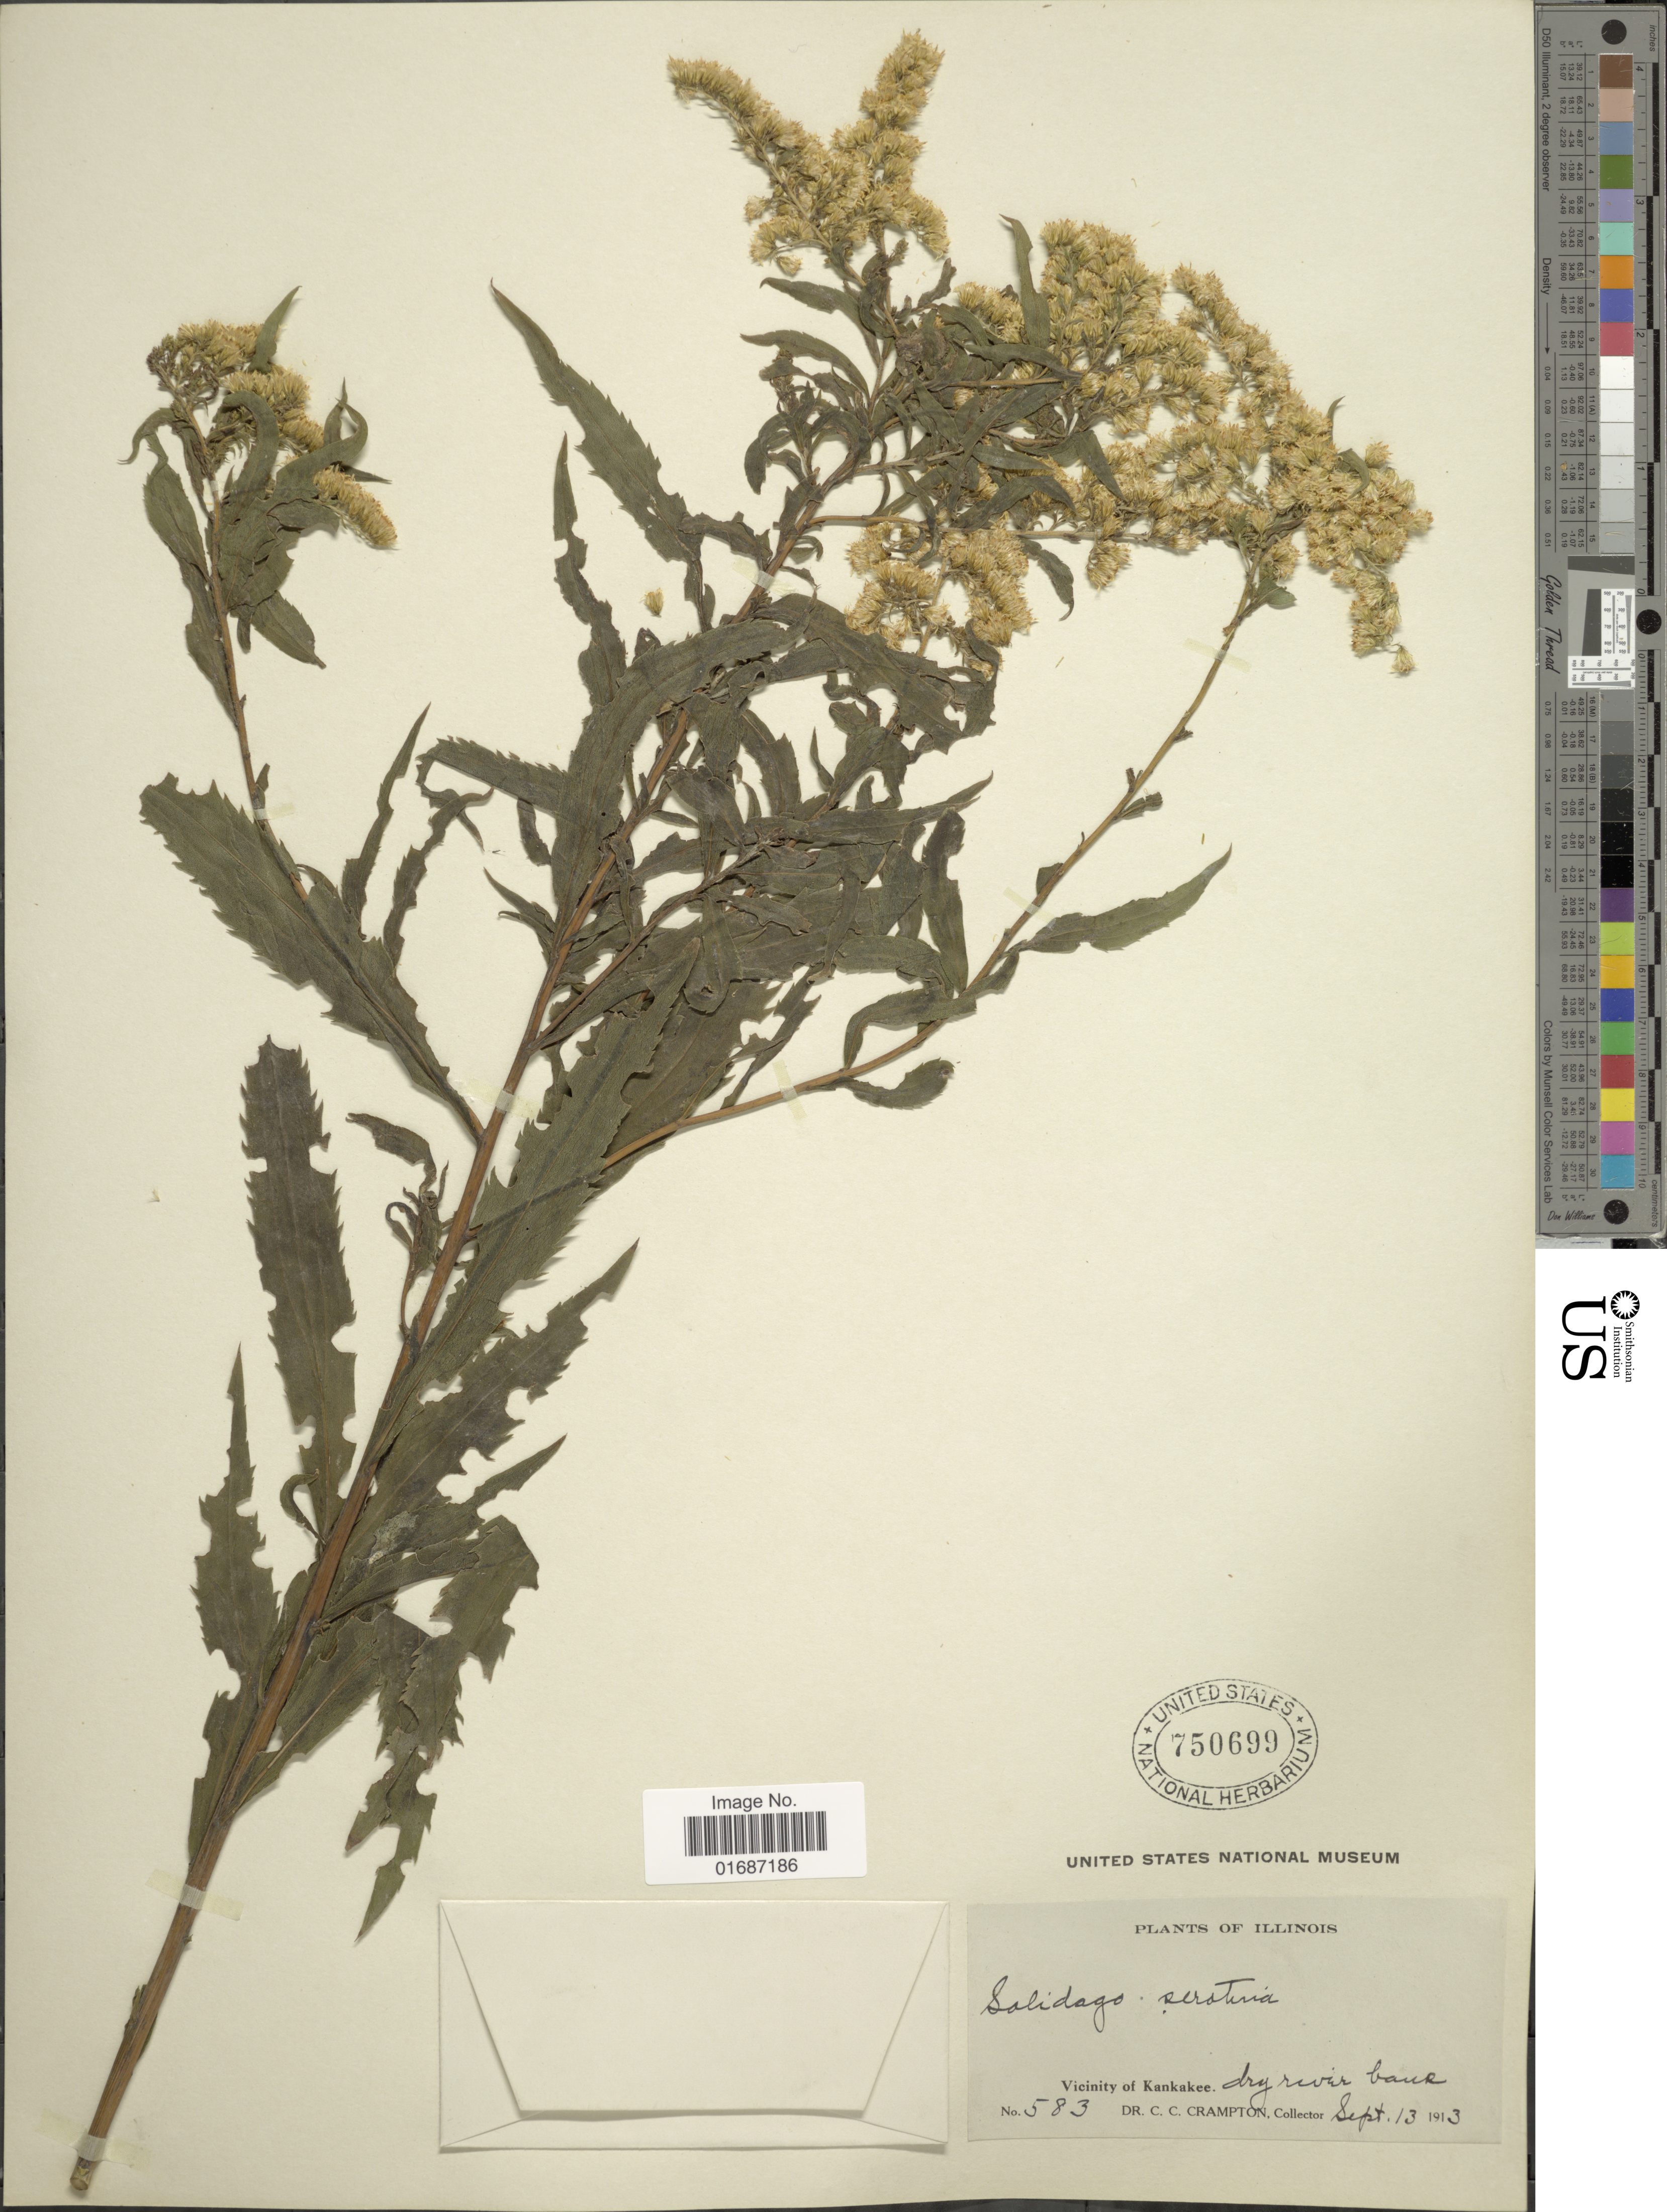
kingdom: Plantae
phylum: Tracheophyta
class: Magnoliopsida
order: Asterales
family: Asteraceae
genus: Solidago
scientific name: Solidago gigantea var. leiophylla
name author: Fernald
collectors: C. Crampton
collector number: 583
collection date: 1913-09-13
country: United States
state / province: Illinois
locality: Vicinity of Kankakee, dry river bank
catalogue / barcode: US 750699